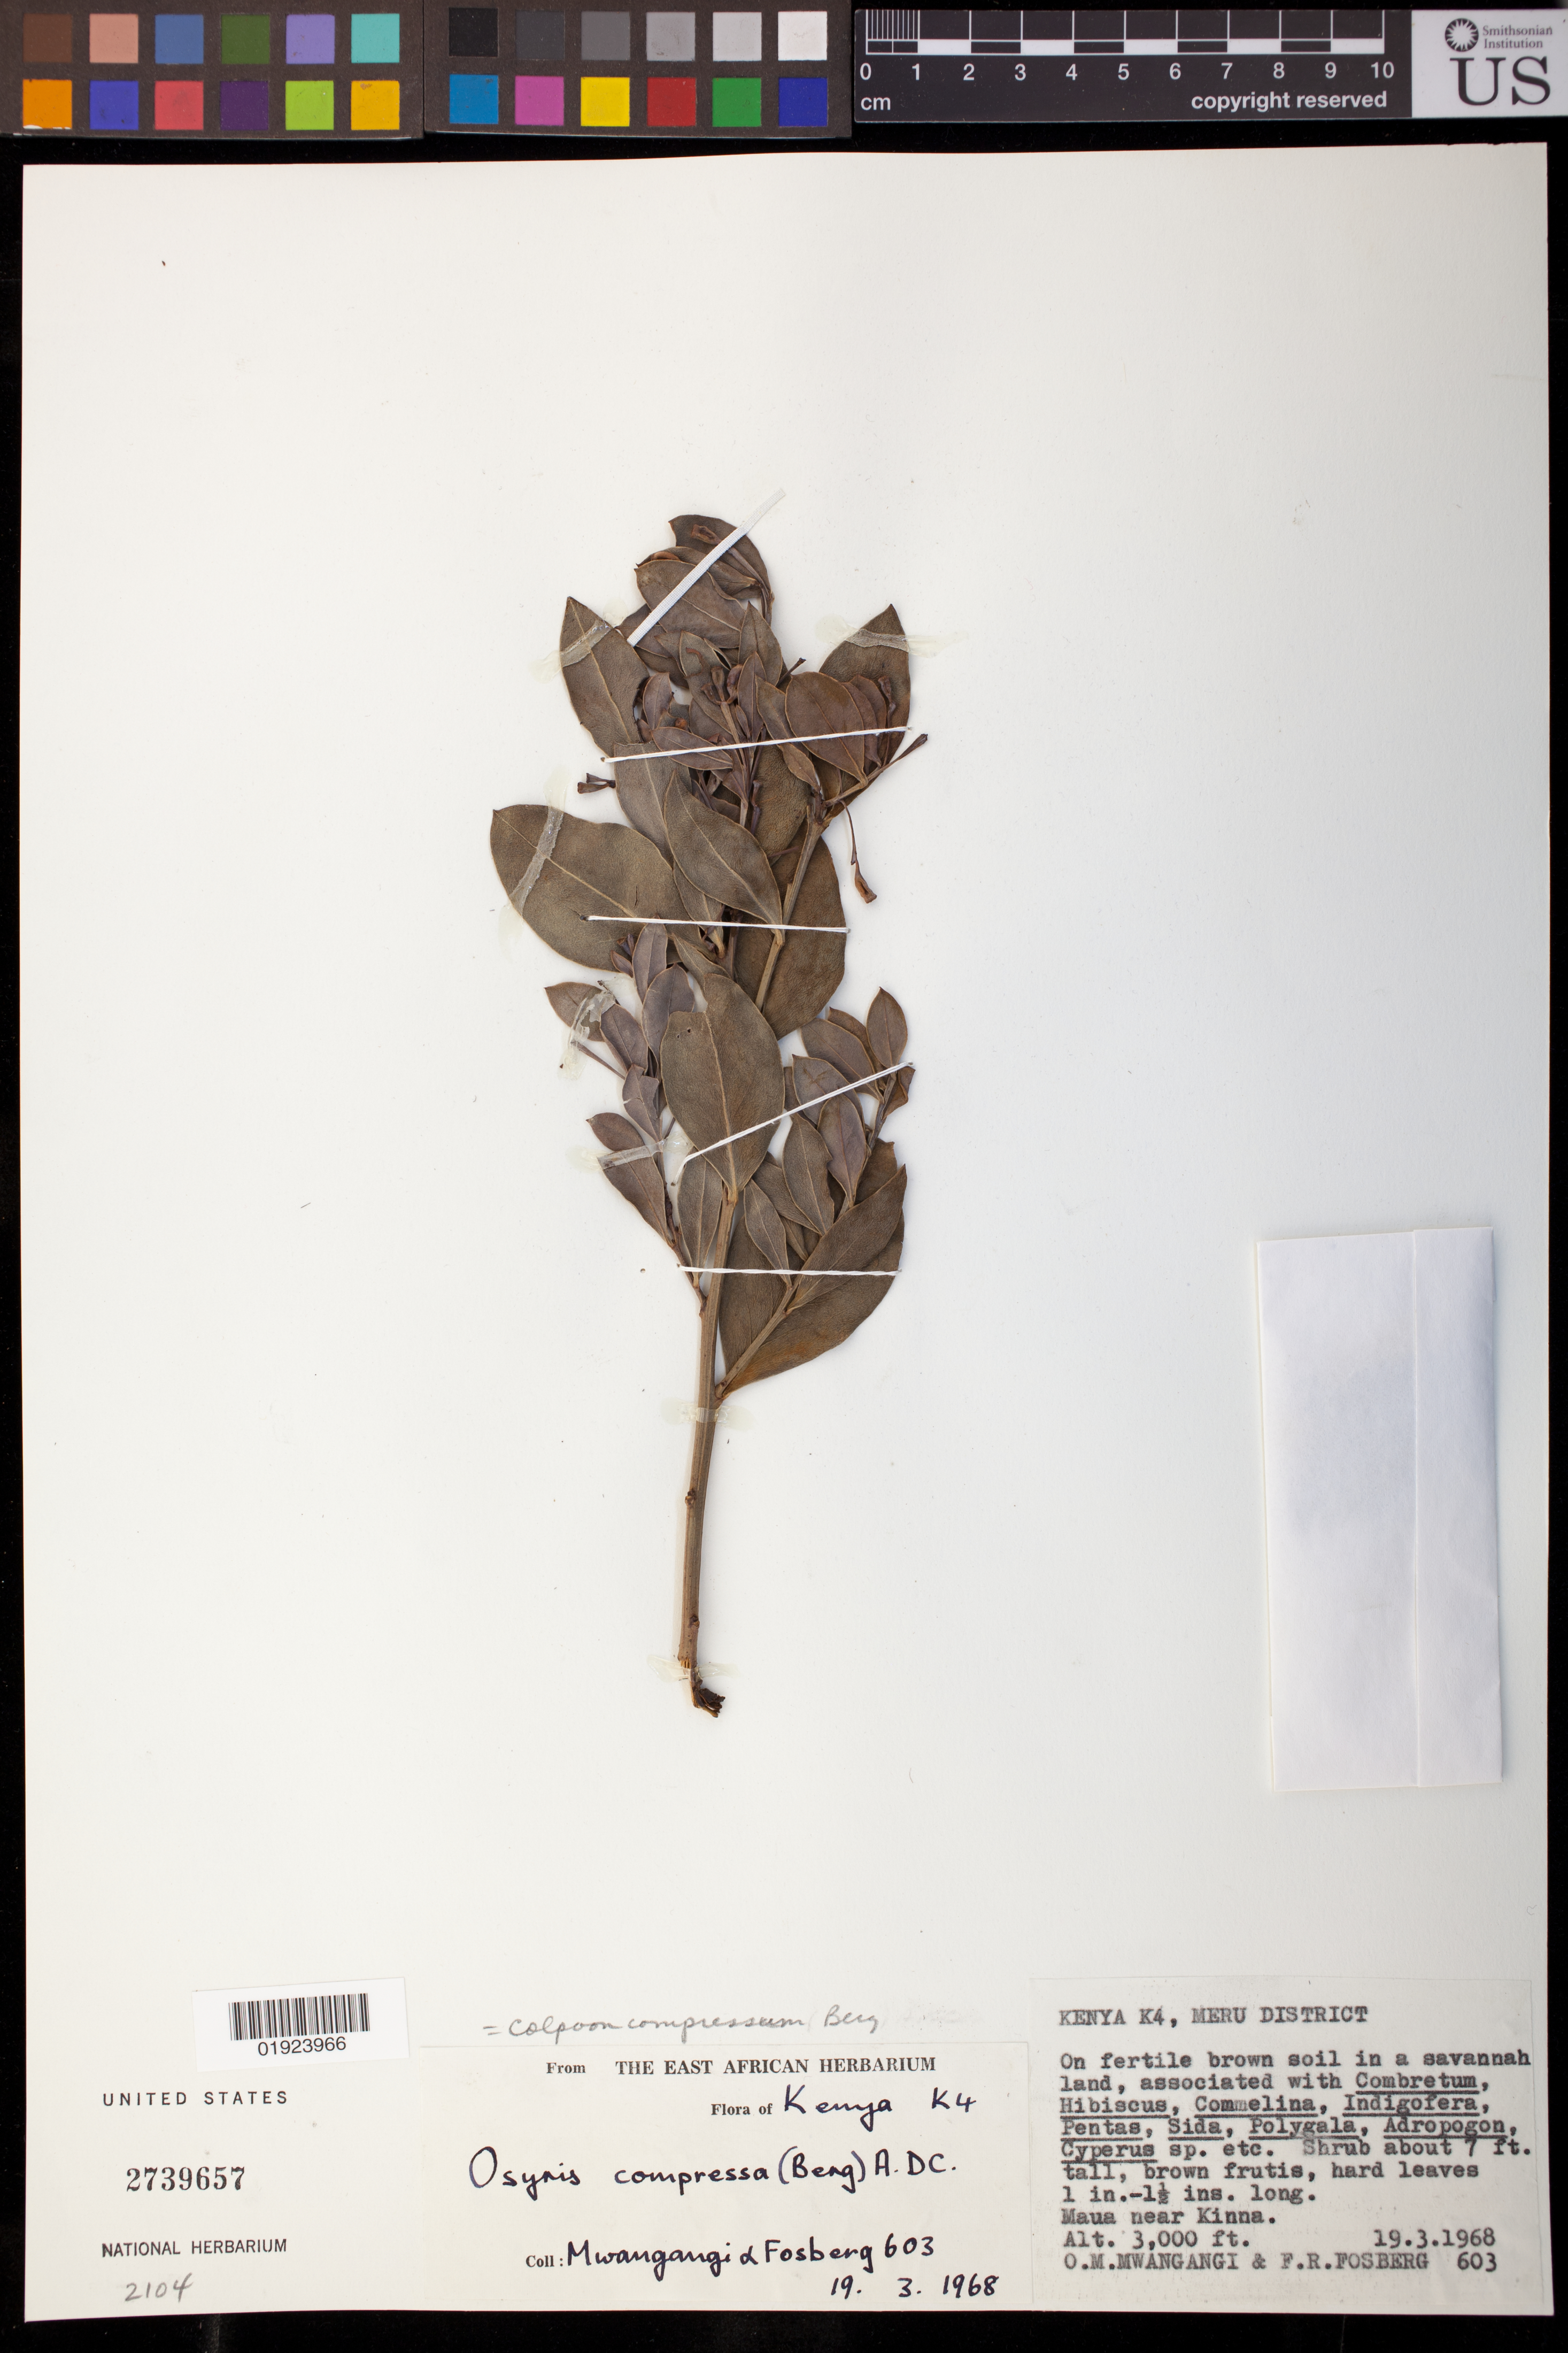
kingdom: Plantae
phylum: Tracheophyta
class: Magnoliopsida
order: Santalales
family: Santalaceae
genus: Colpoon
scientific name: Colpoon compressum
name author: P.J. Bergius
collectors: O. M. Mwangangi & F. R. Fosberg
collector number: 603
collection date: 1968-03-19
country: Kenya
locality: Kenya K4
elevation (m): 914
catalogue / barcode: US 2739657